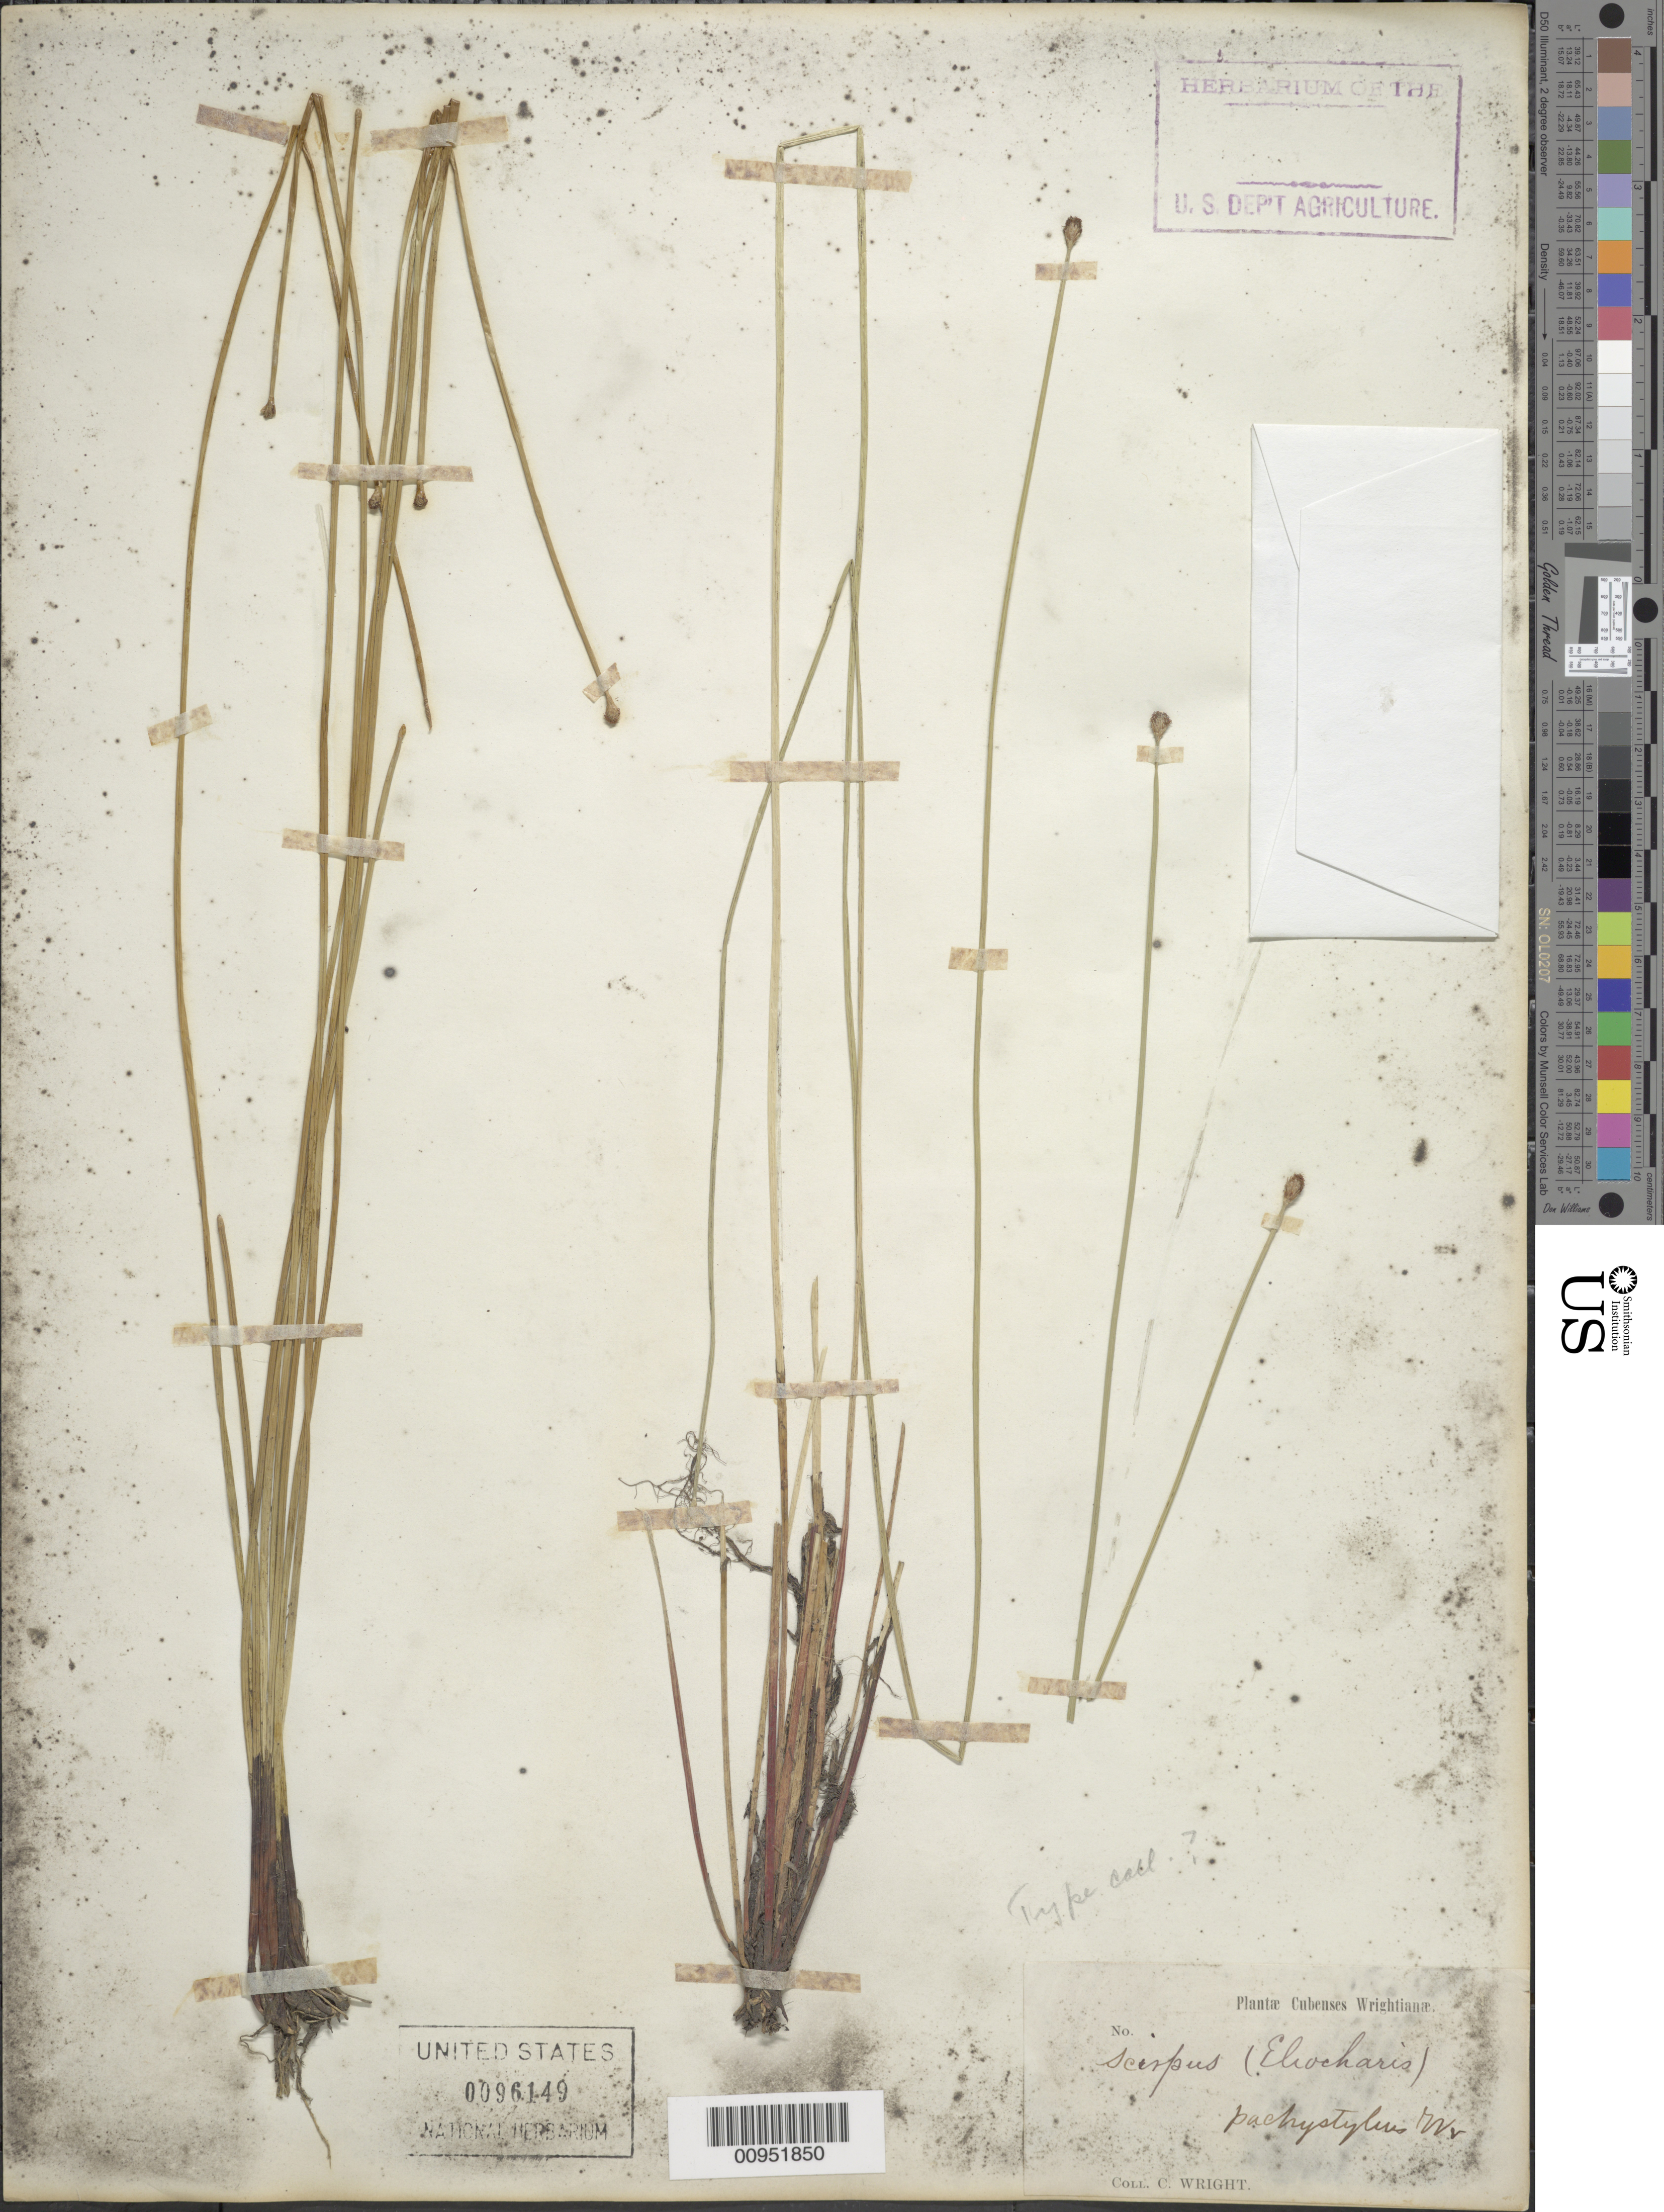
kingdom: Plantae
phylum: Tracheophyta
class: Liliopsida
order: Poales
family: Cyperaceae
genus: Eleocharis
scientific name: Eleocharis pachystyla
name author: (C. Wright) C.B. Clarke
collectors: C. Wright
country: Cuba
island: Cuba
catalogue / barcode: US 96149